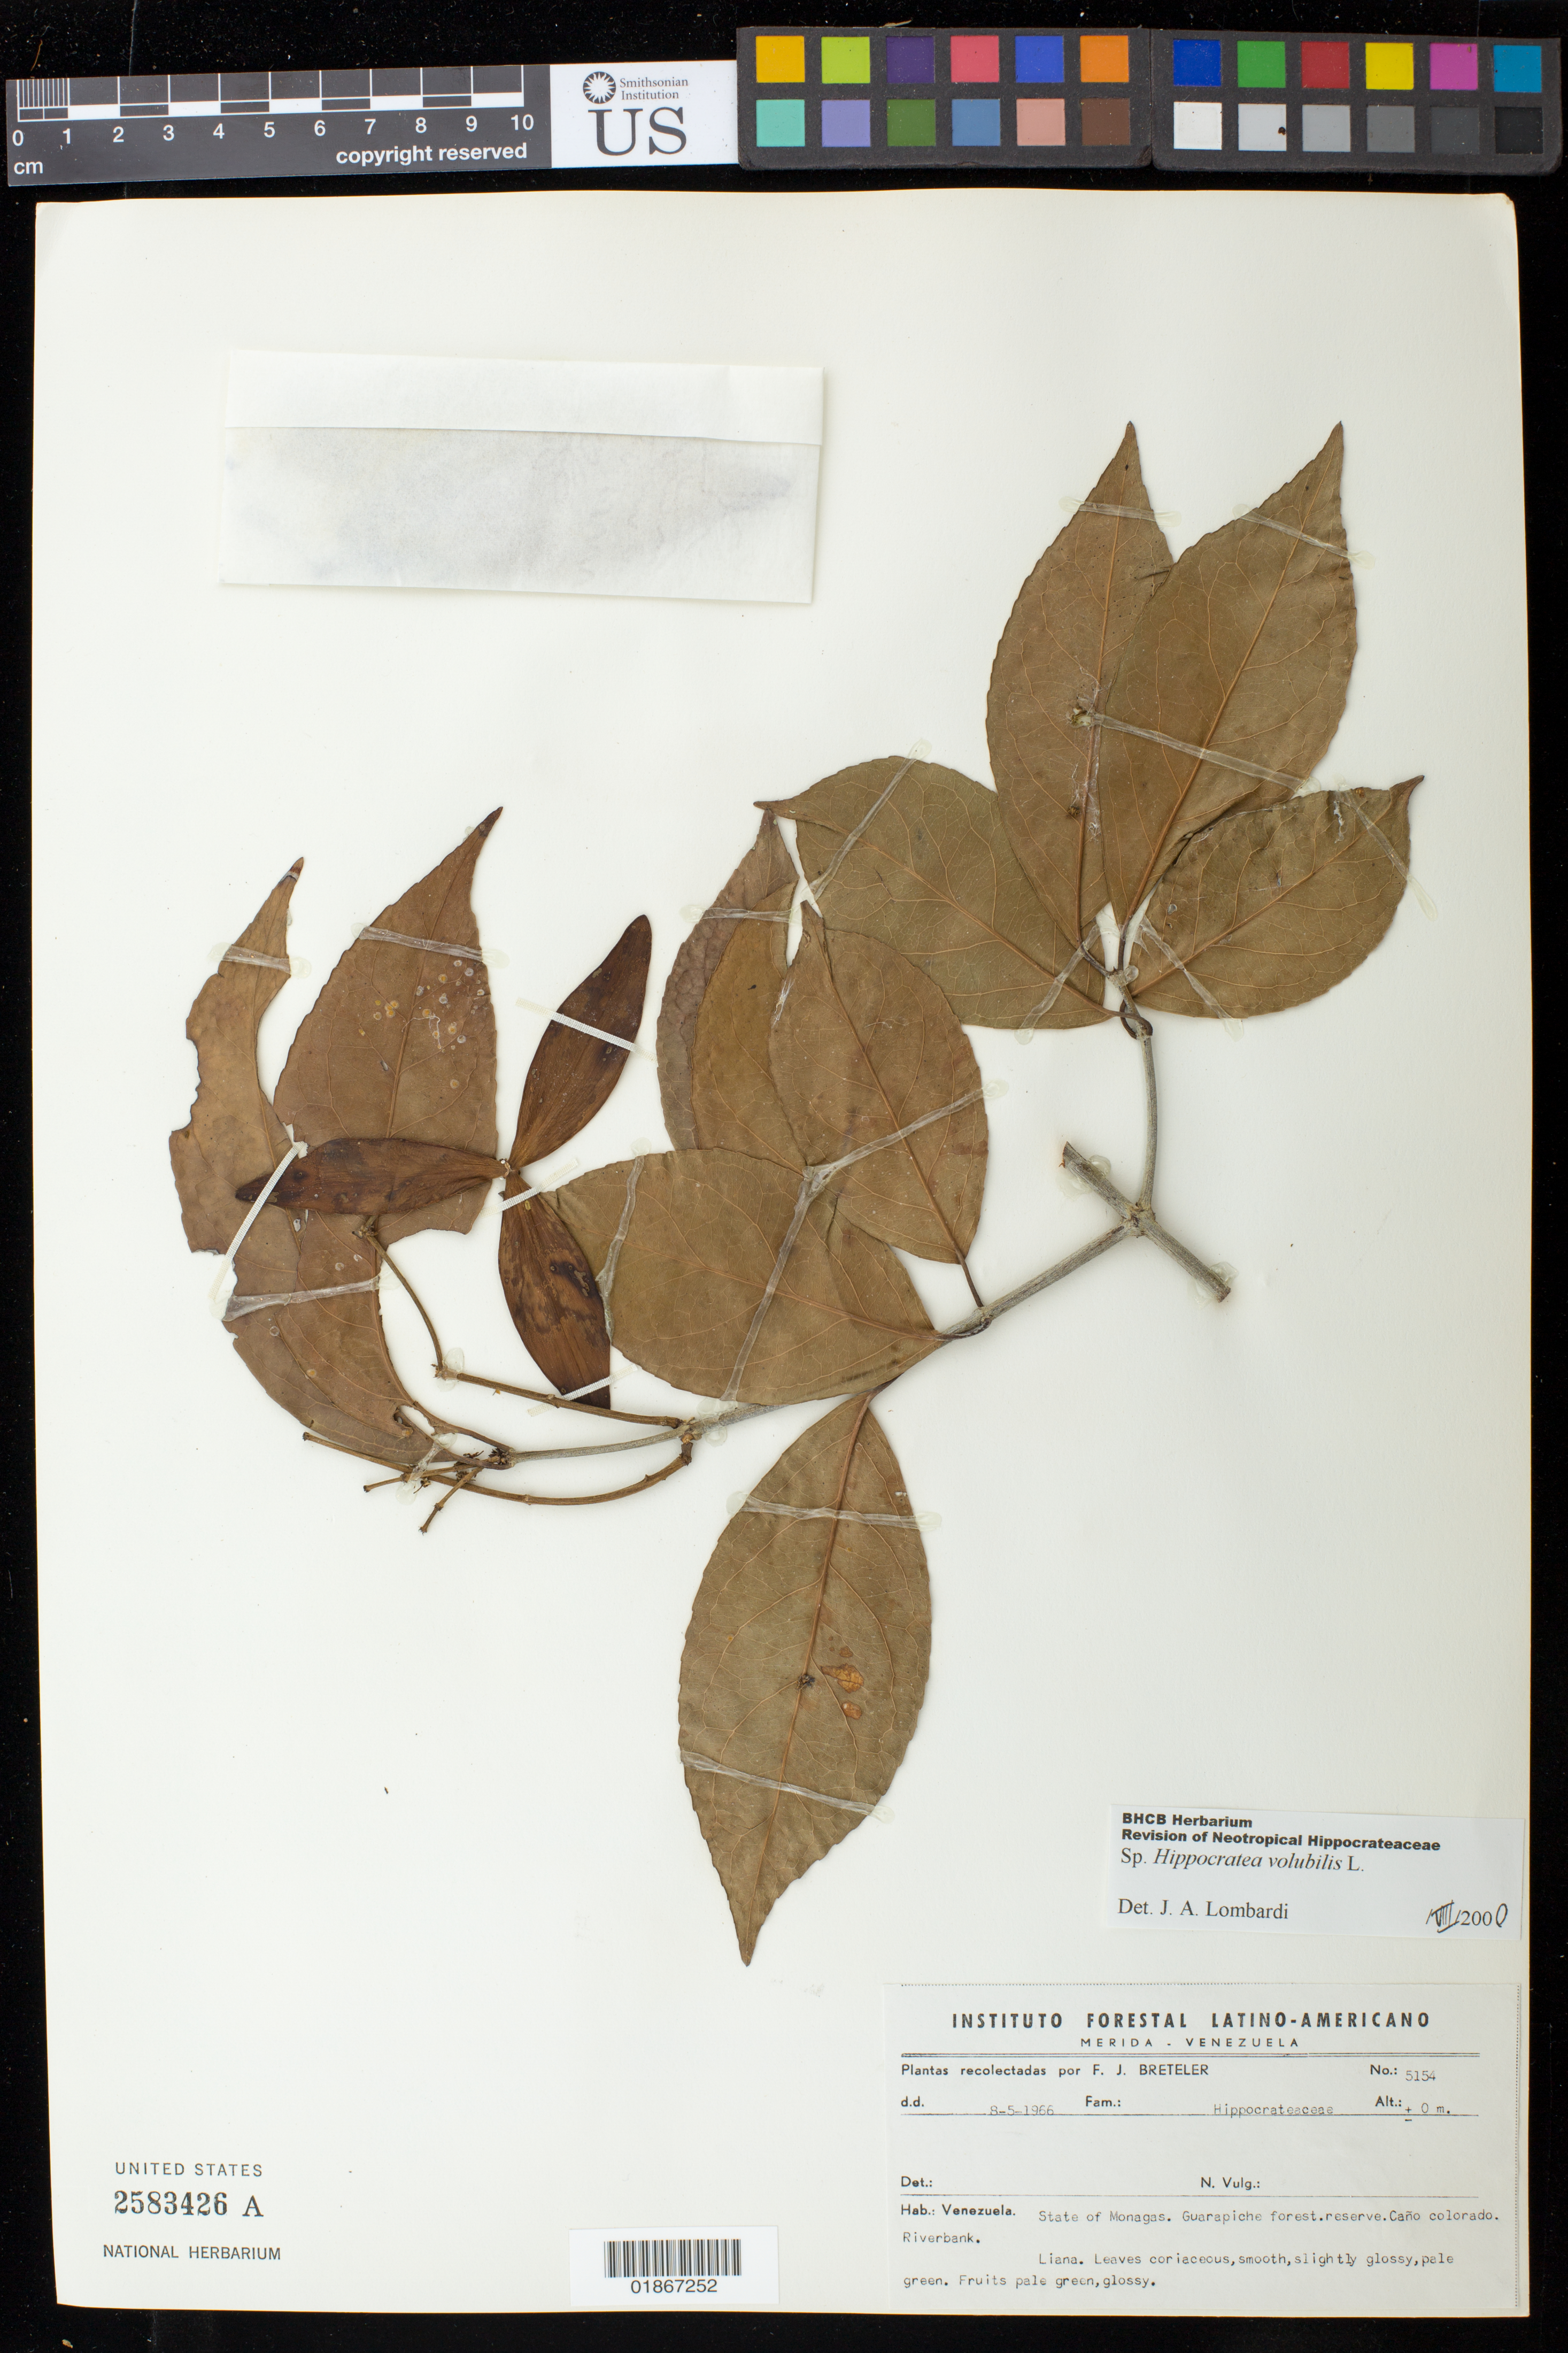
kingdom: Plantae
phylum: Tracheophyta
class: Magnoliopsida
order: Celastrales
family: Celastraceae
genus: Hippocratea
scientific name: Hippocratea volubilis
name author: L.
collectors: F. J. Breteler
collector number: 5154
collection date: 1966-05-08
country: Venezuela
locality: State of Mongas. Guarapiche forest. reserve. Caño colorado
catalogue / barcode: US 2583426A